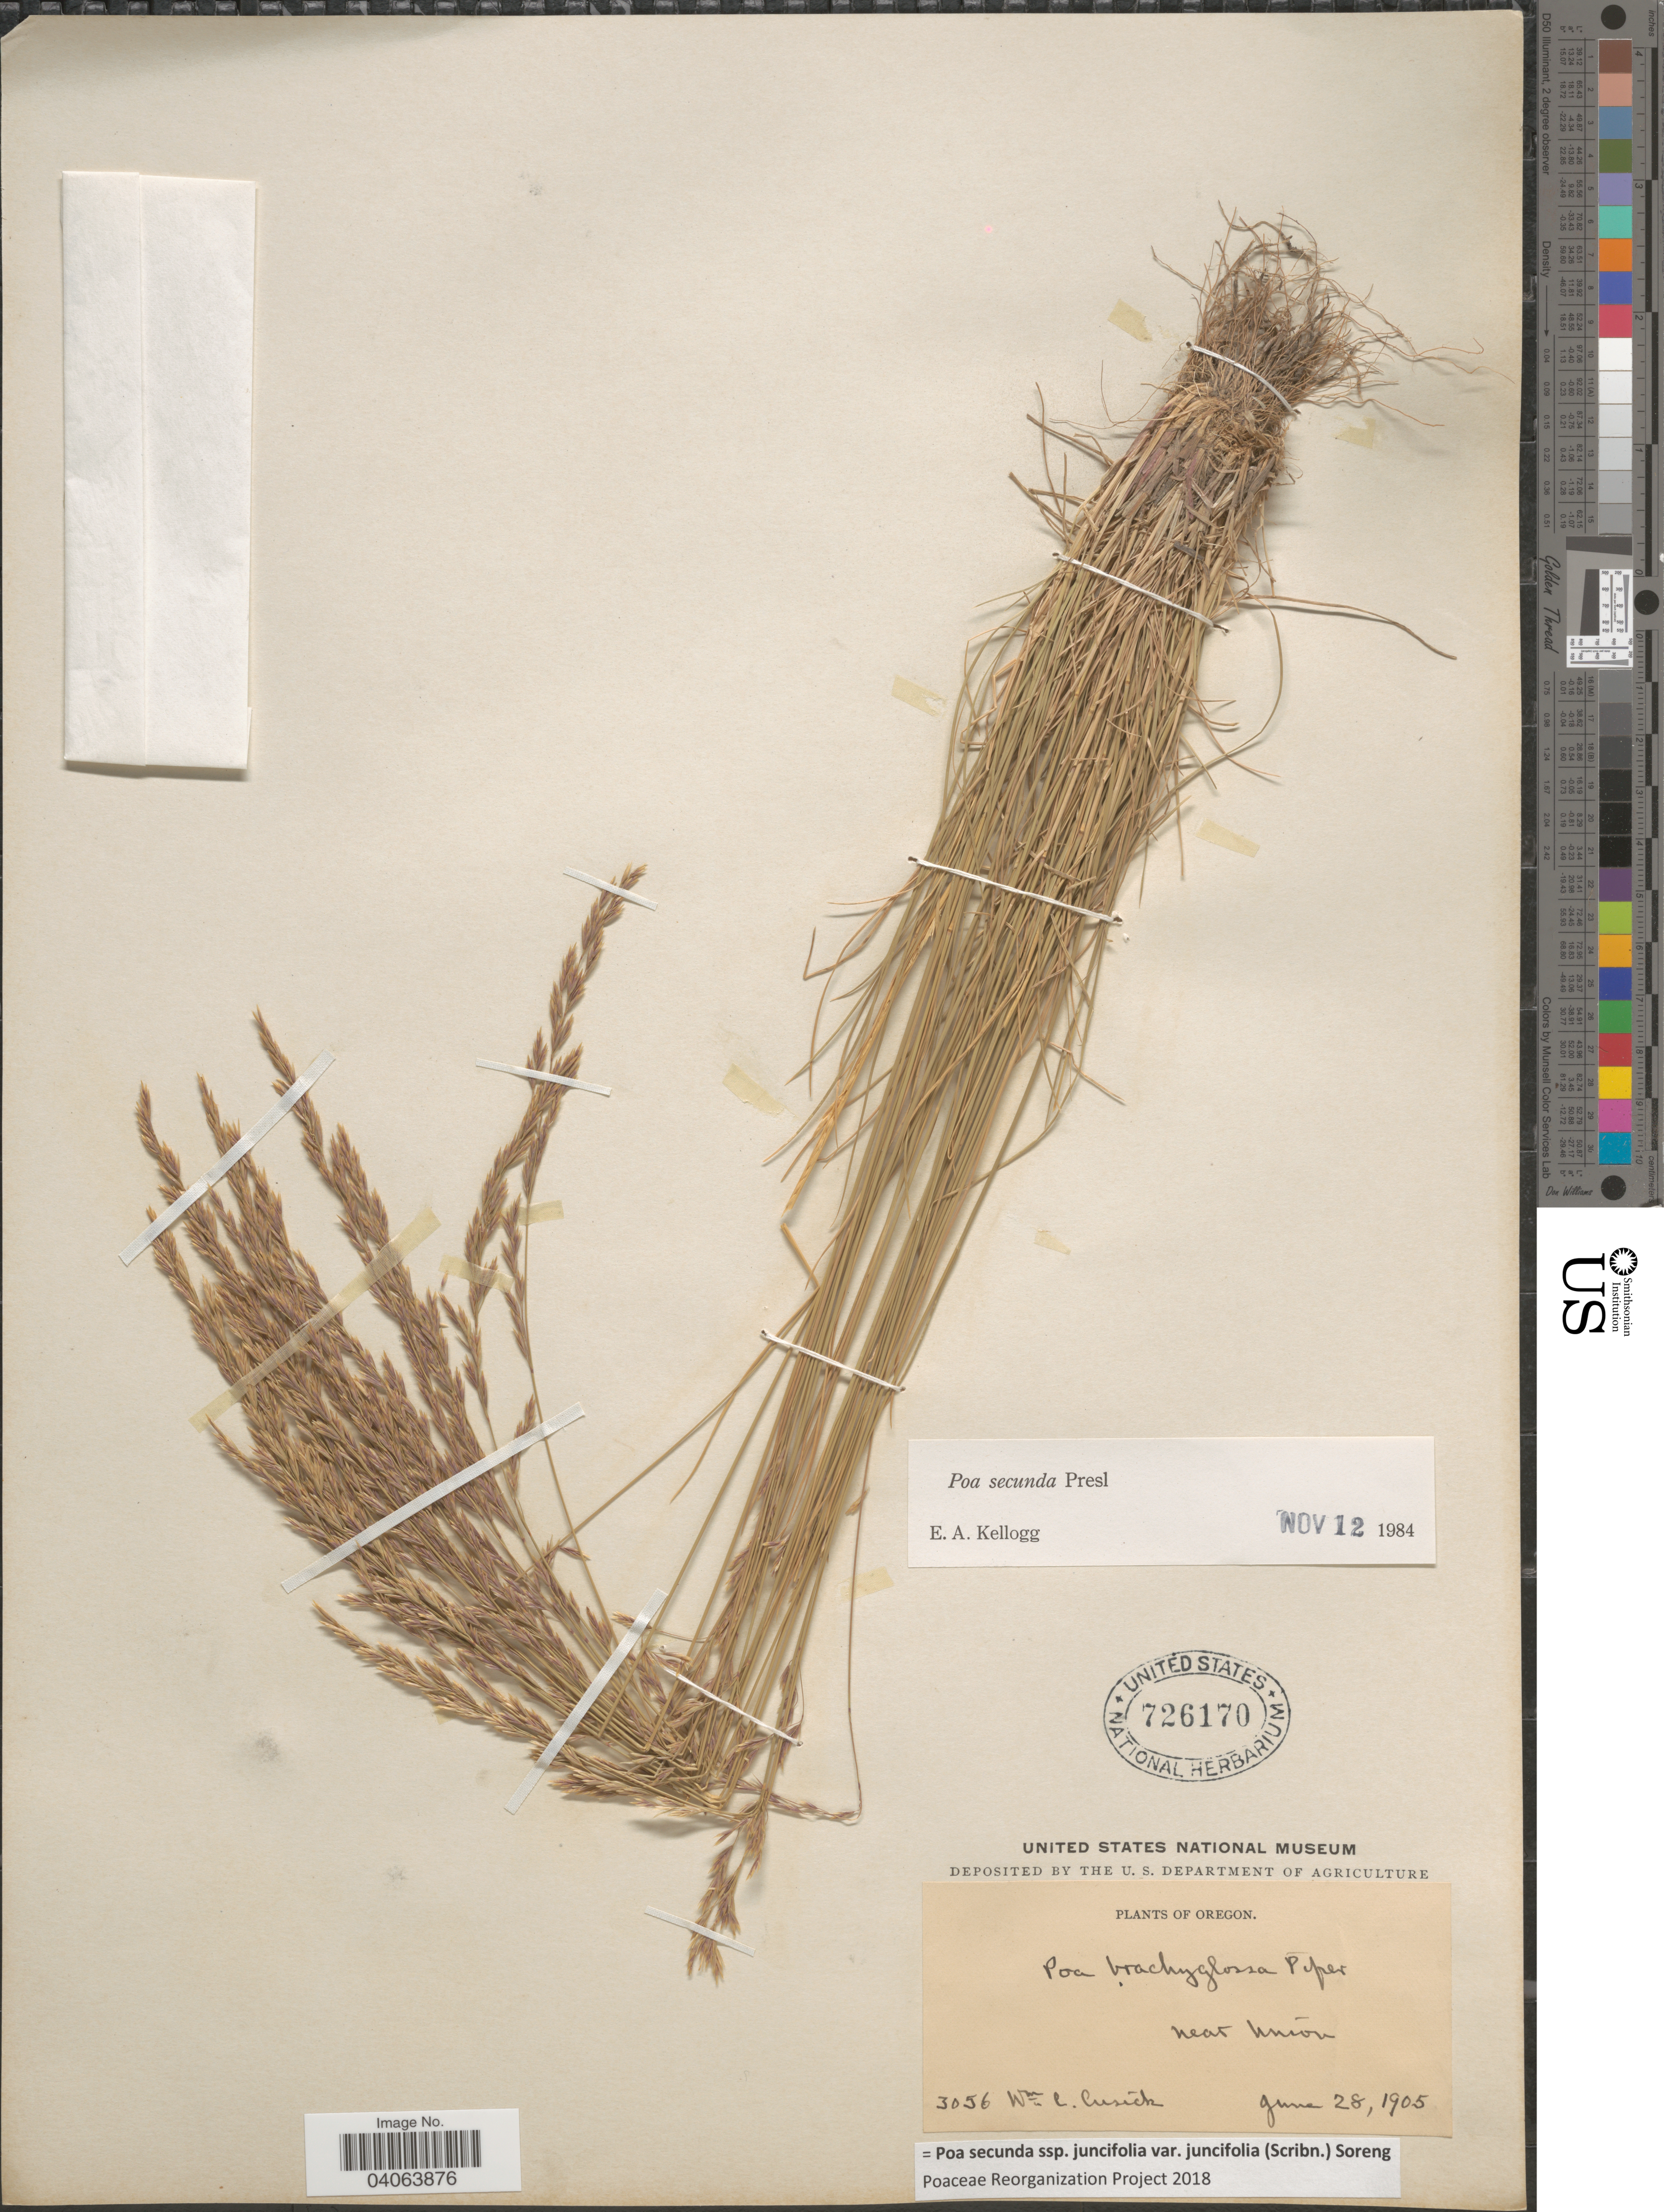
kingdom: Plantae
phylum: Tracheophyta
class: Liliopsida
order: Poales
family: Poaceae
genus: Poa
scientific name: Poa secunda subsp. juncifolia var. juncifolia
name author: (Scribn.) Soreng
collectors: W. C. Cusick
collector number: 3056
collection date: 1905-06-28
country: United States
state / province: Oregon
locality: Near Union.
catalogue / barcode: US 726170